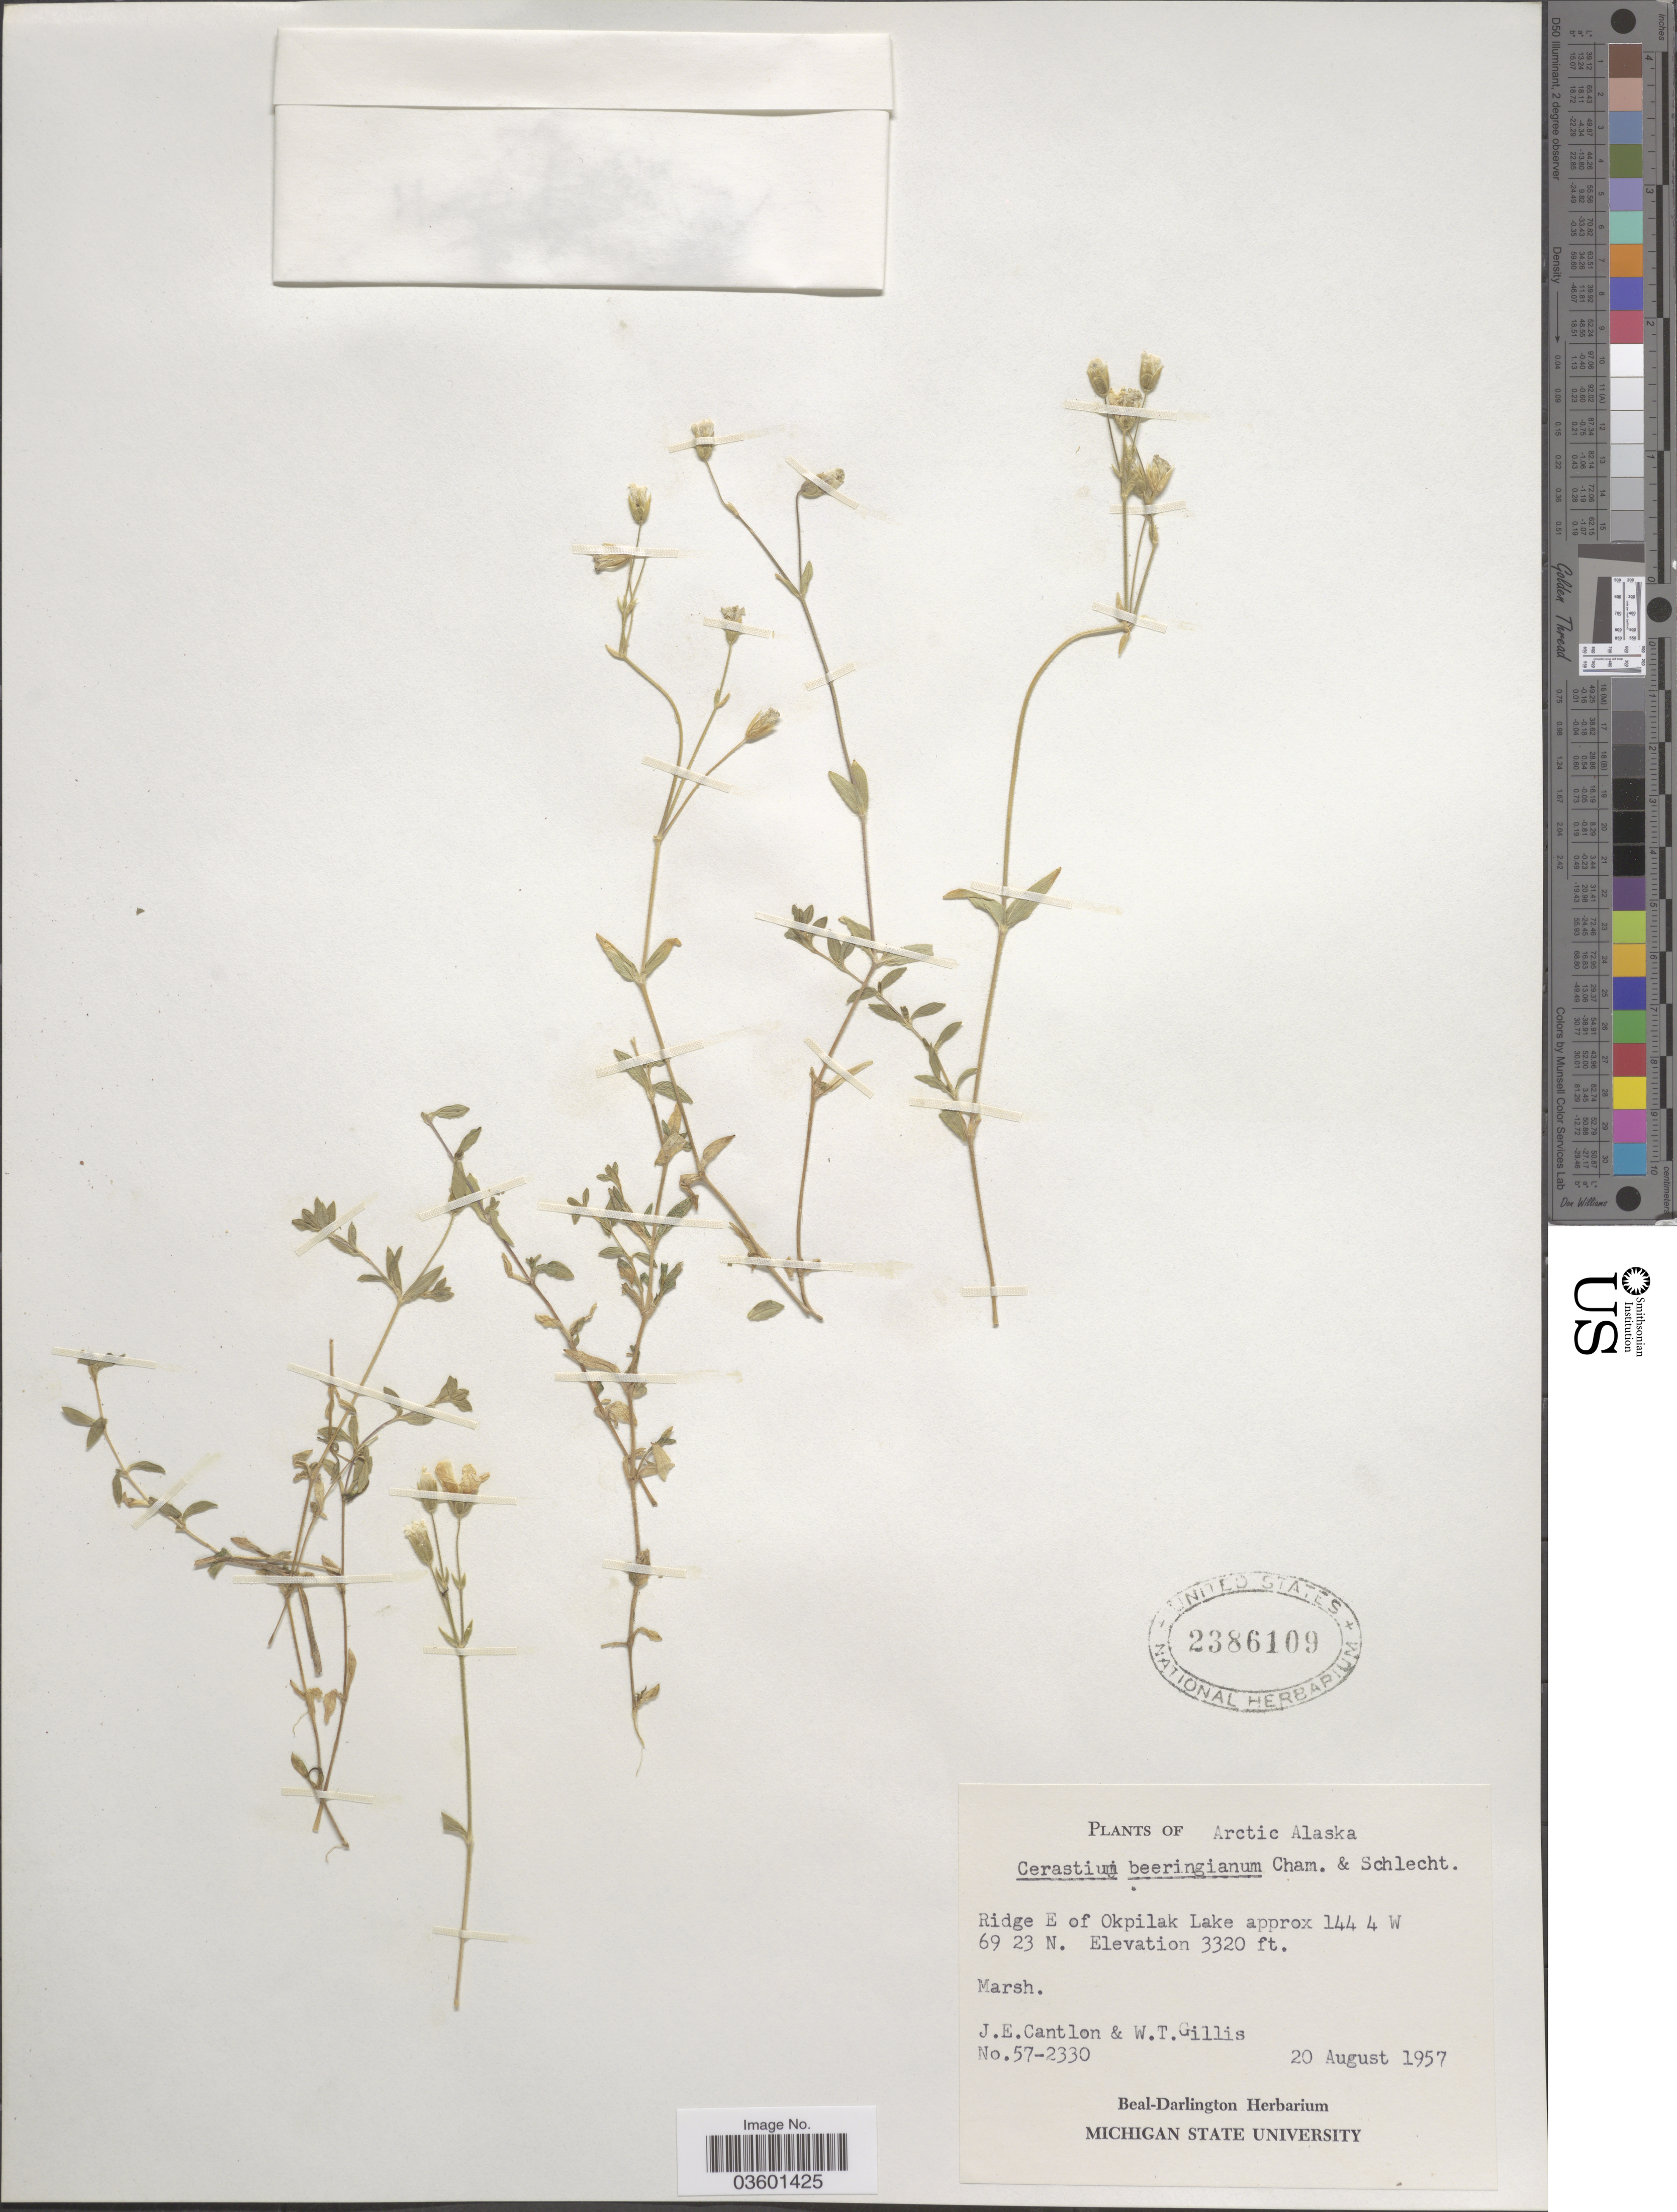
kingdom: Plantae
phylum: Tracheophyta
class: Magnoliopsida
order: Caryophyllales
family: Caryophyllaceae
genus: Cerastium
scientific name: Cerastium beeringianum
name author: Cham. & Schltdl.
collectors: J. Cantlon & W. T. Gillis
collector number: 57-2330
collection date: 1957-08-20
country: United States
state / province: Alaska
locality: Arctic Alaska. Ridge E of Okpilak Lake.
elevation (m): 1012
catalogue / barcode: US 2386109